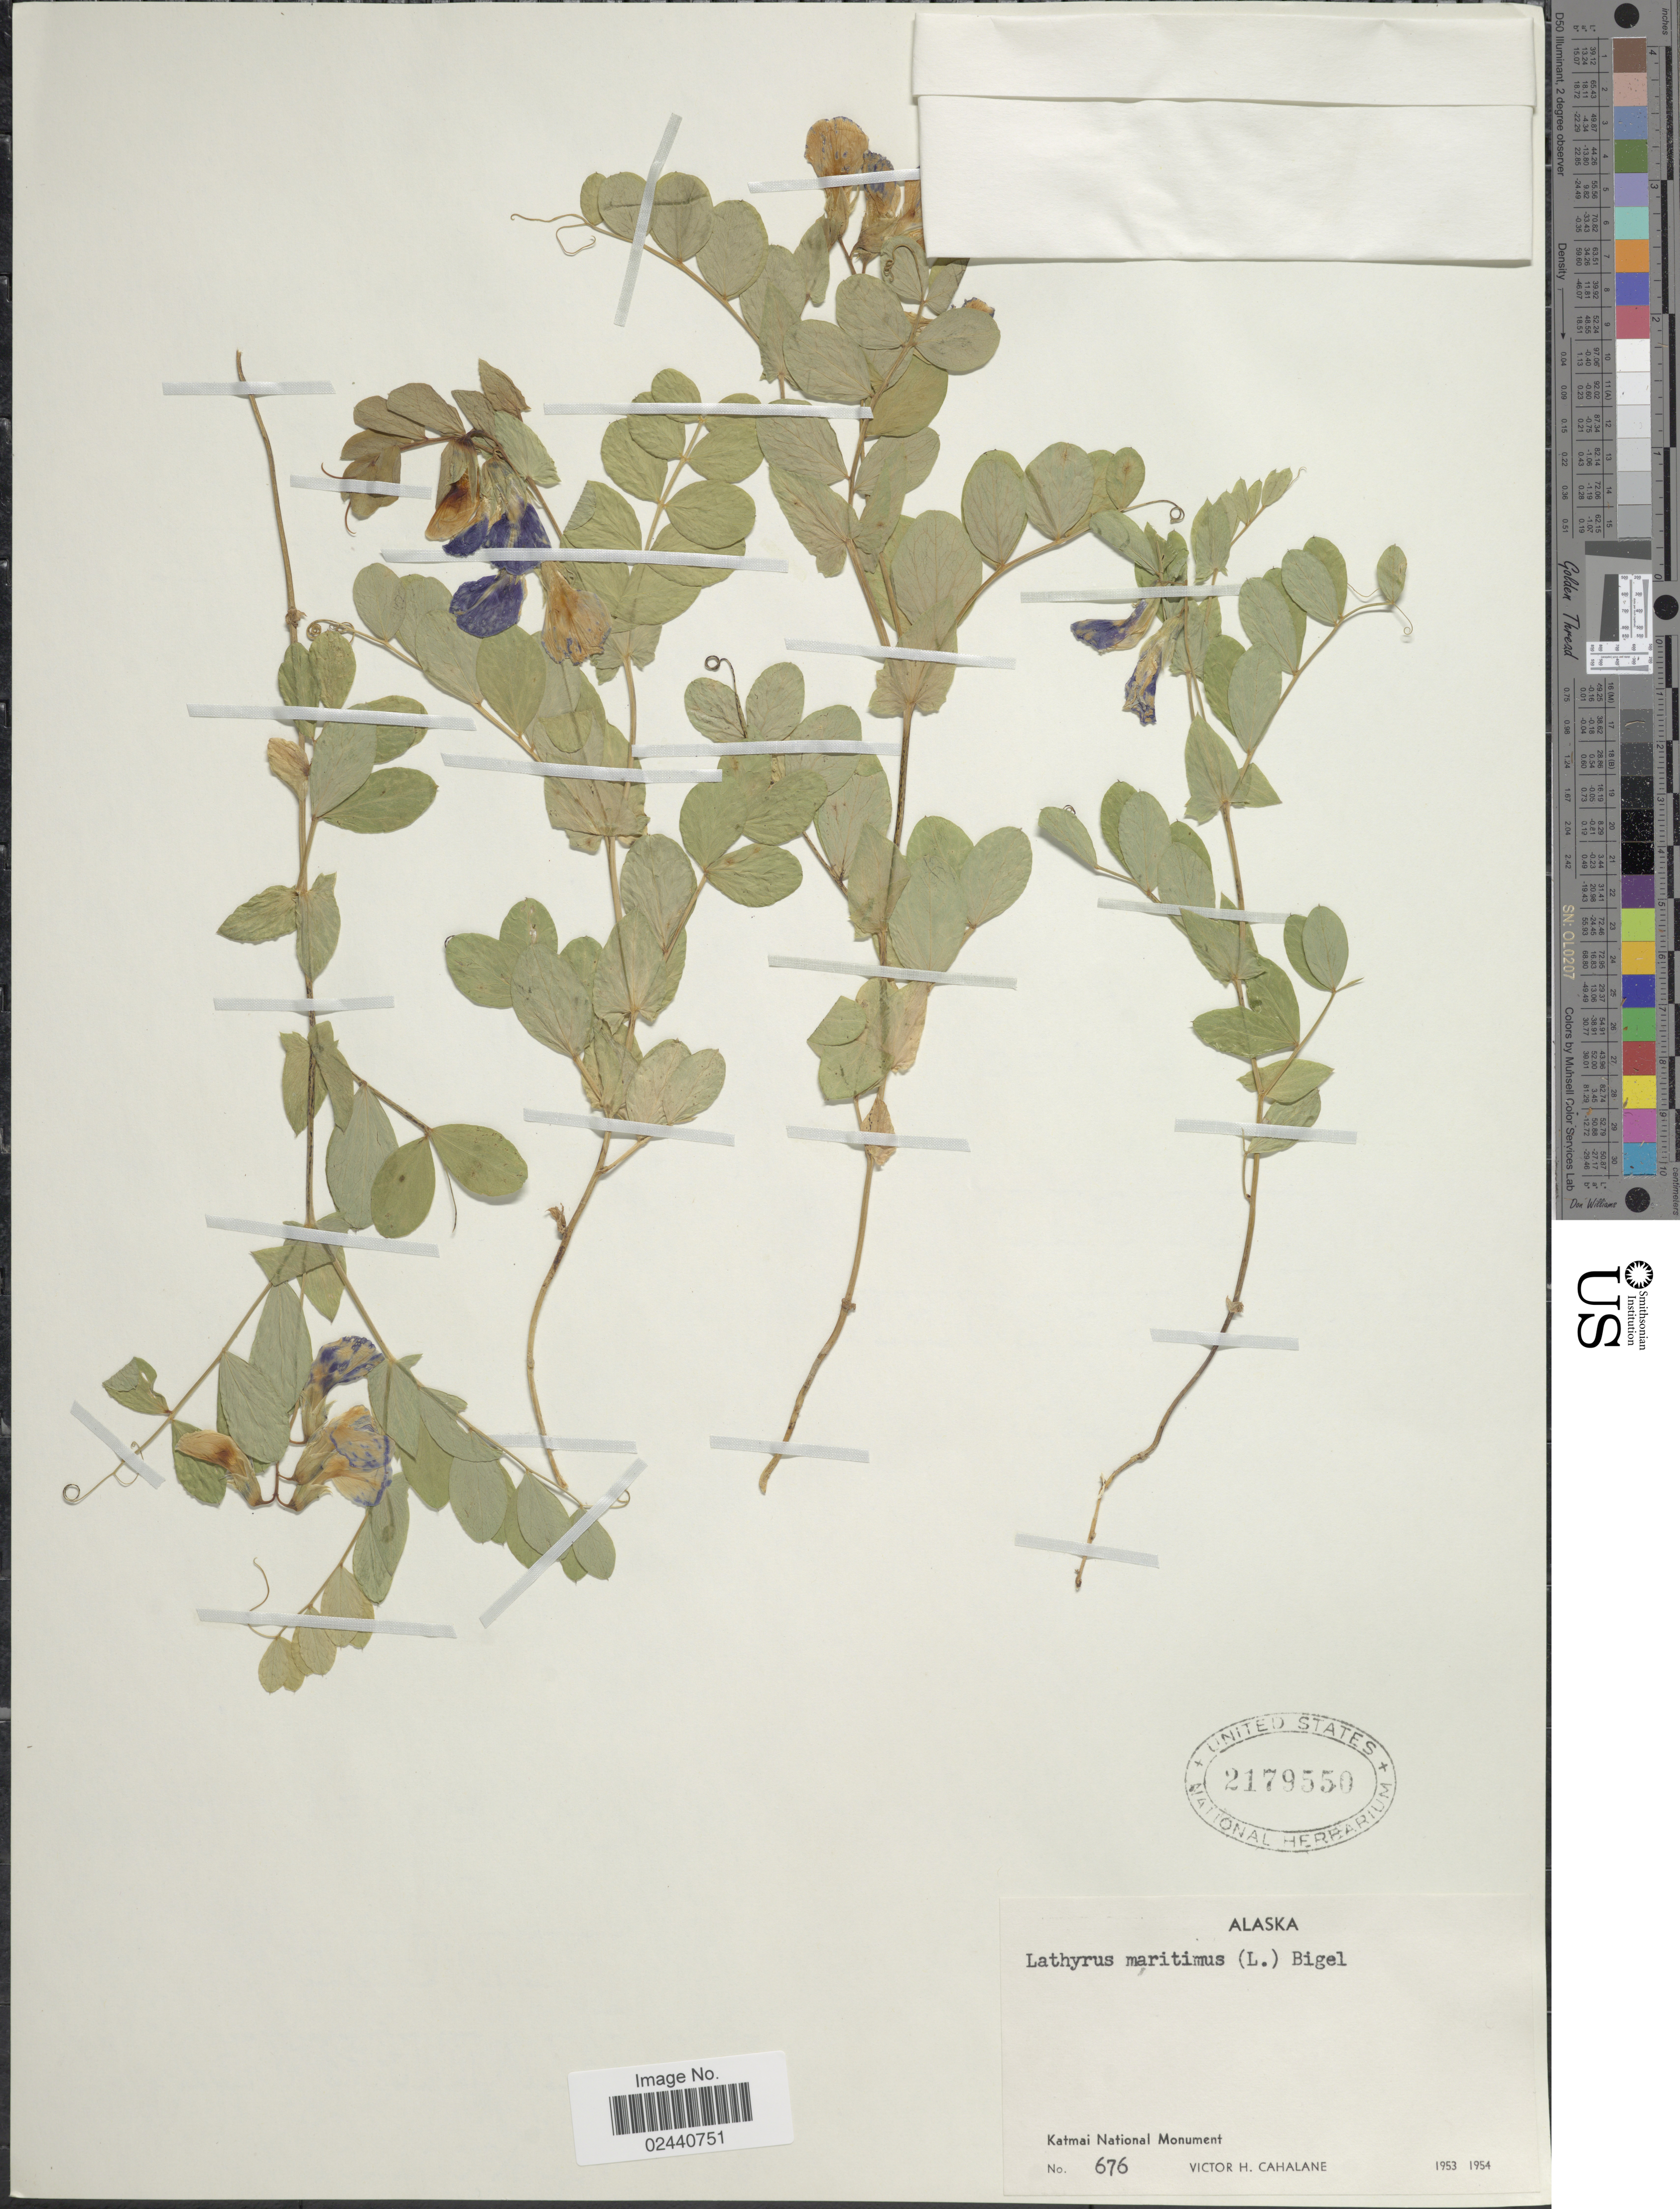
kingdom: Plantae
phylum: Tracheophyta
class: Magnoliopsida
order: Fabales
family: Fabaceae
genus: Lathyrus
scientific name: Lathyrus japonicus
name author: Willd.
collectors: V. Cahalane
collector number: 676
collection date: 1953/1954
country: United States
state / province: Alaska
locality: Katmai National Monument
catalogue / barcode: US 2179550